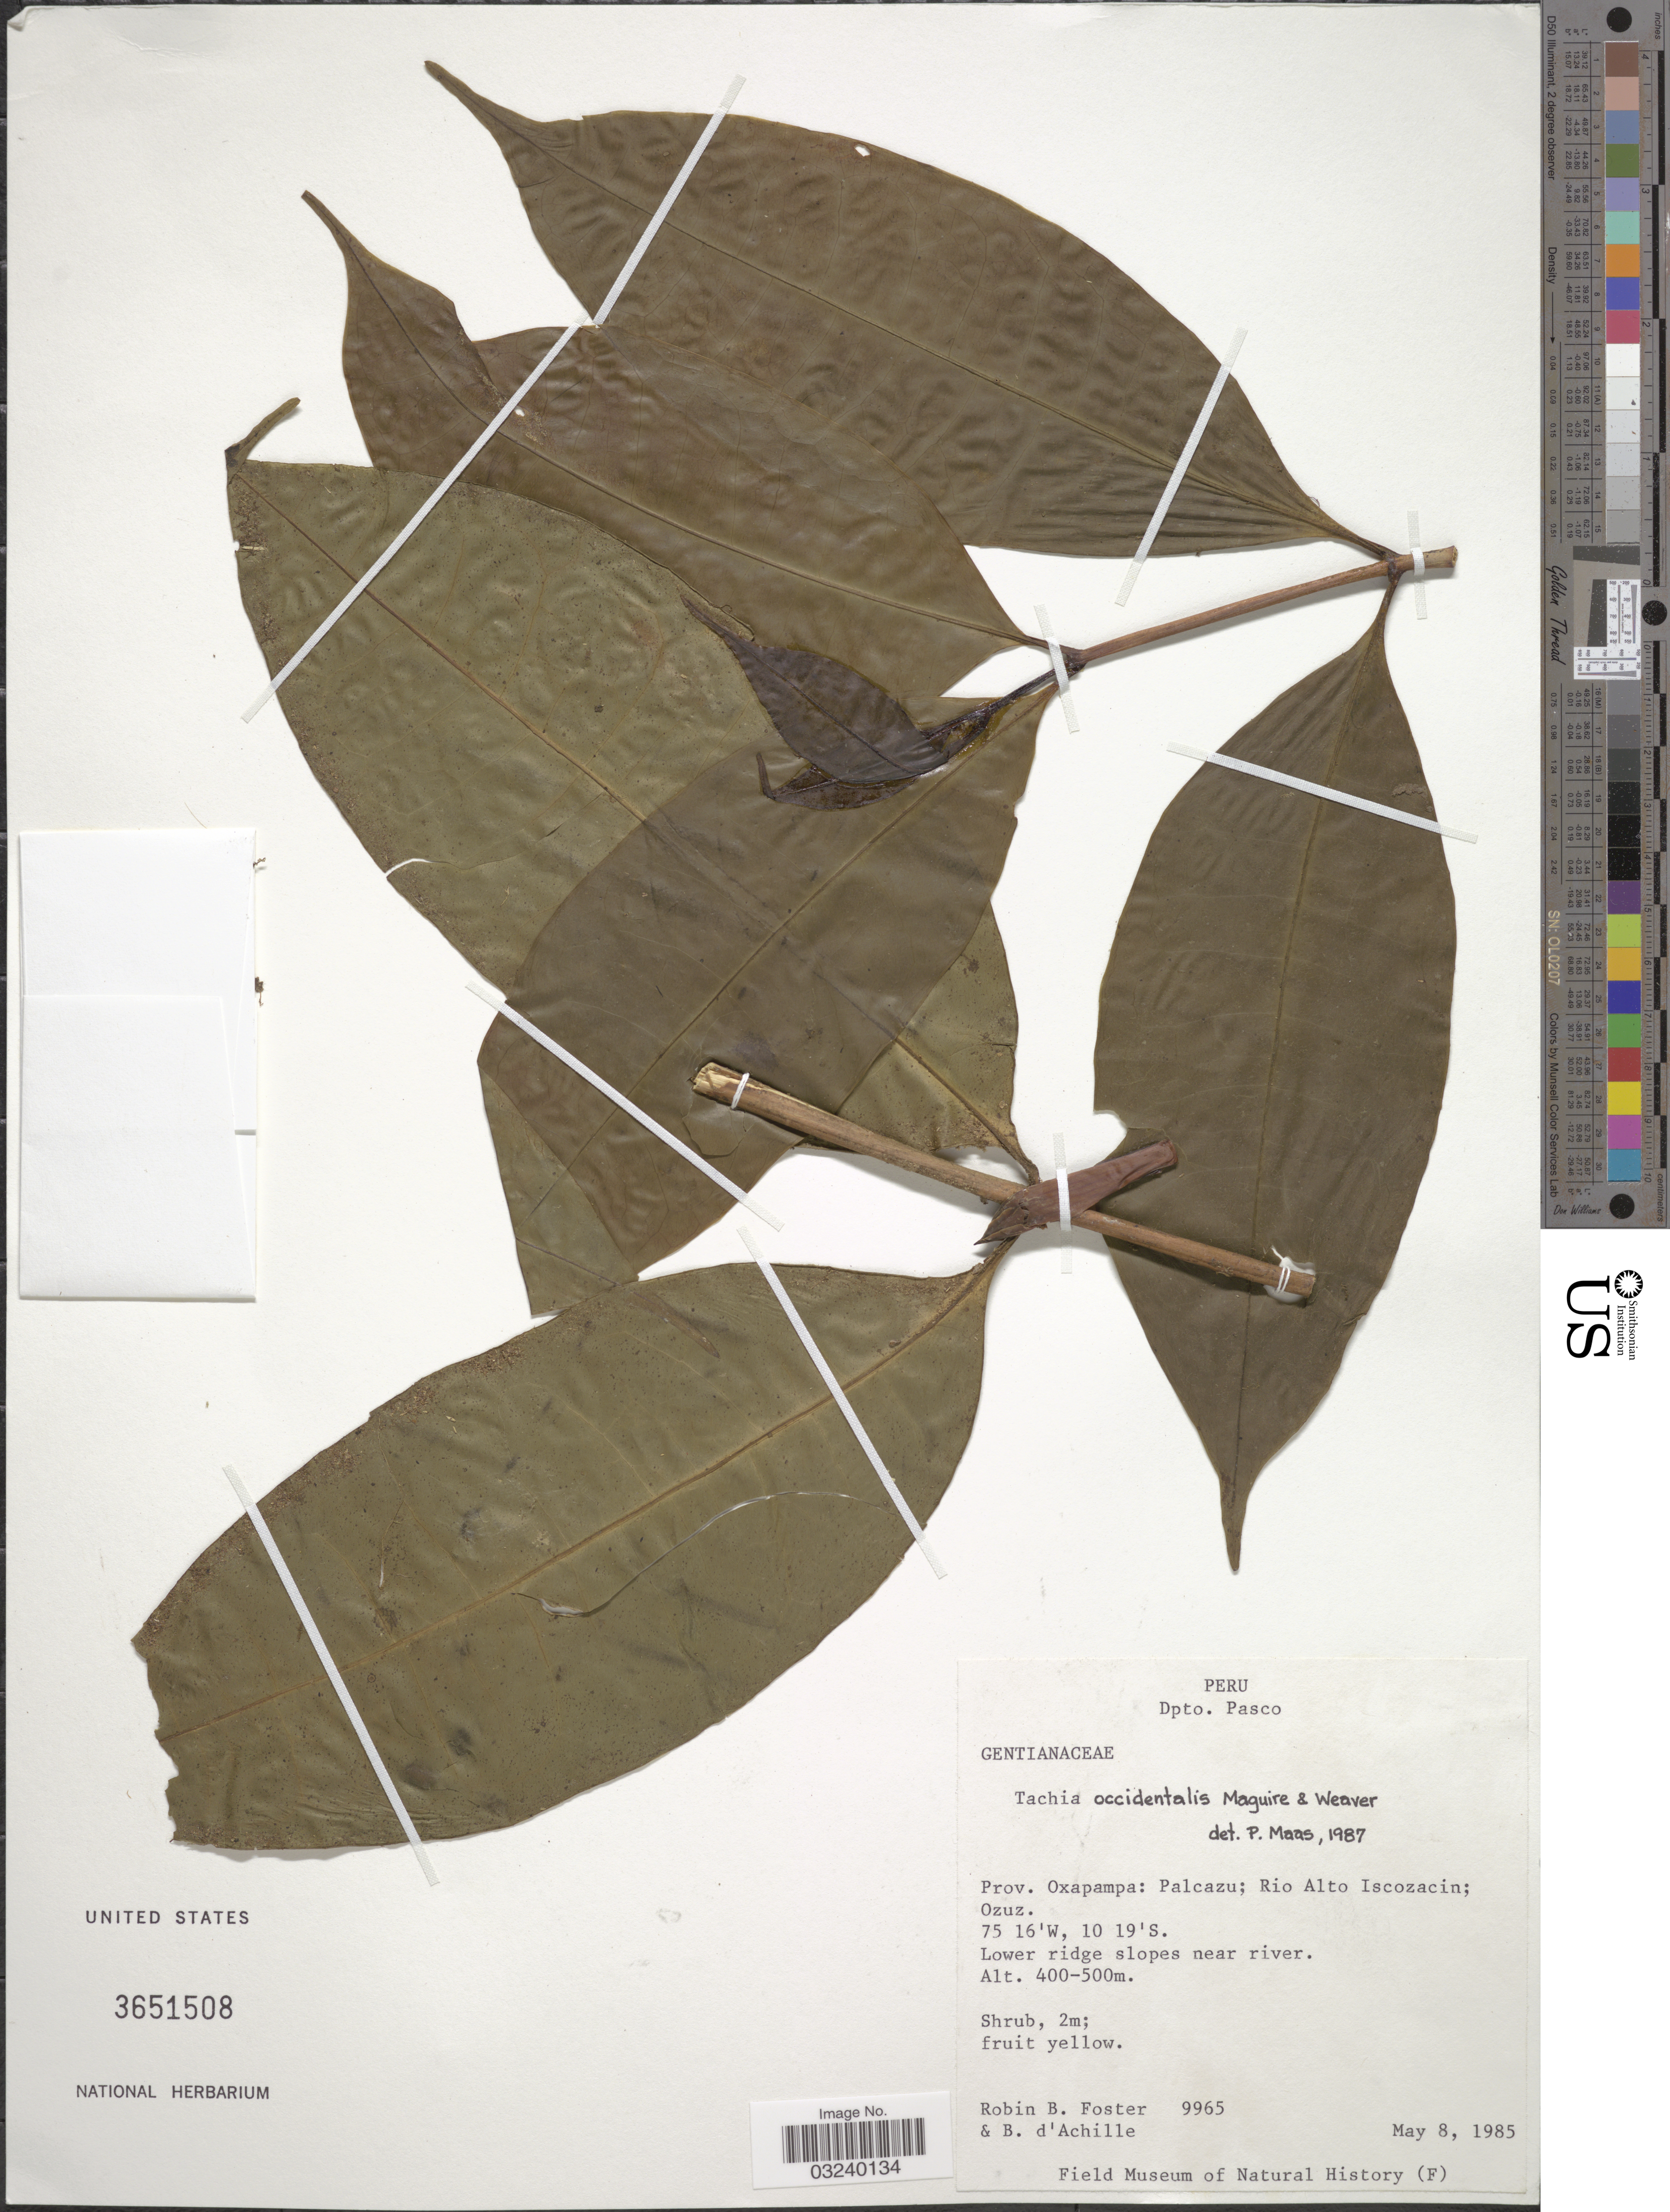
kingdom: Plantae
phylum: Tracheophyta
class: Magnoliopsida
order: Gentianales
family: Gentianaceae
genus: Tachia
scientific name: Tachia occidentalis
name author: Maguire & Weaver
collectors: R. B. Foster & B. d'Achille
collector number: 9965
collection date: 1985-05-08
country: Peru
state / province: Pasco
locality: Dpto. Pasco, Prov. Oxapampa: Palcazu; Rio Alto Iscozacin; Ozuz. Lower ridge slopes near river.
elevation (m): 400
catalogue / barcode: US 3651508